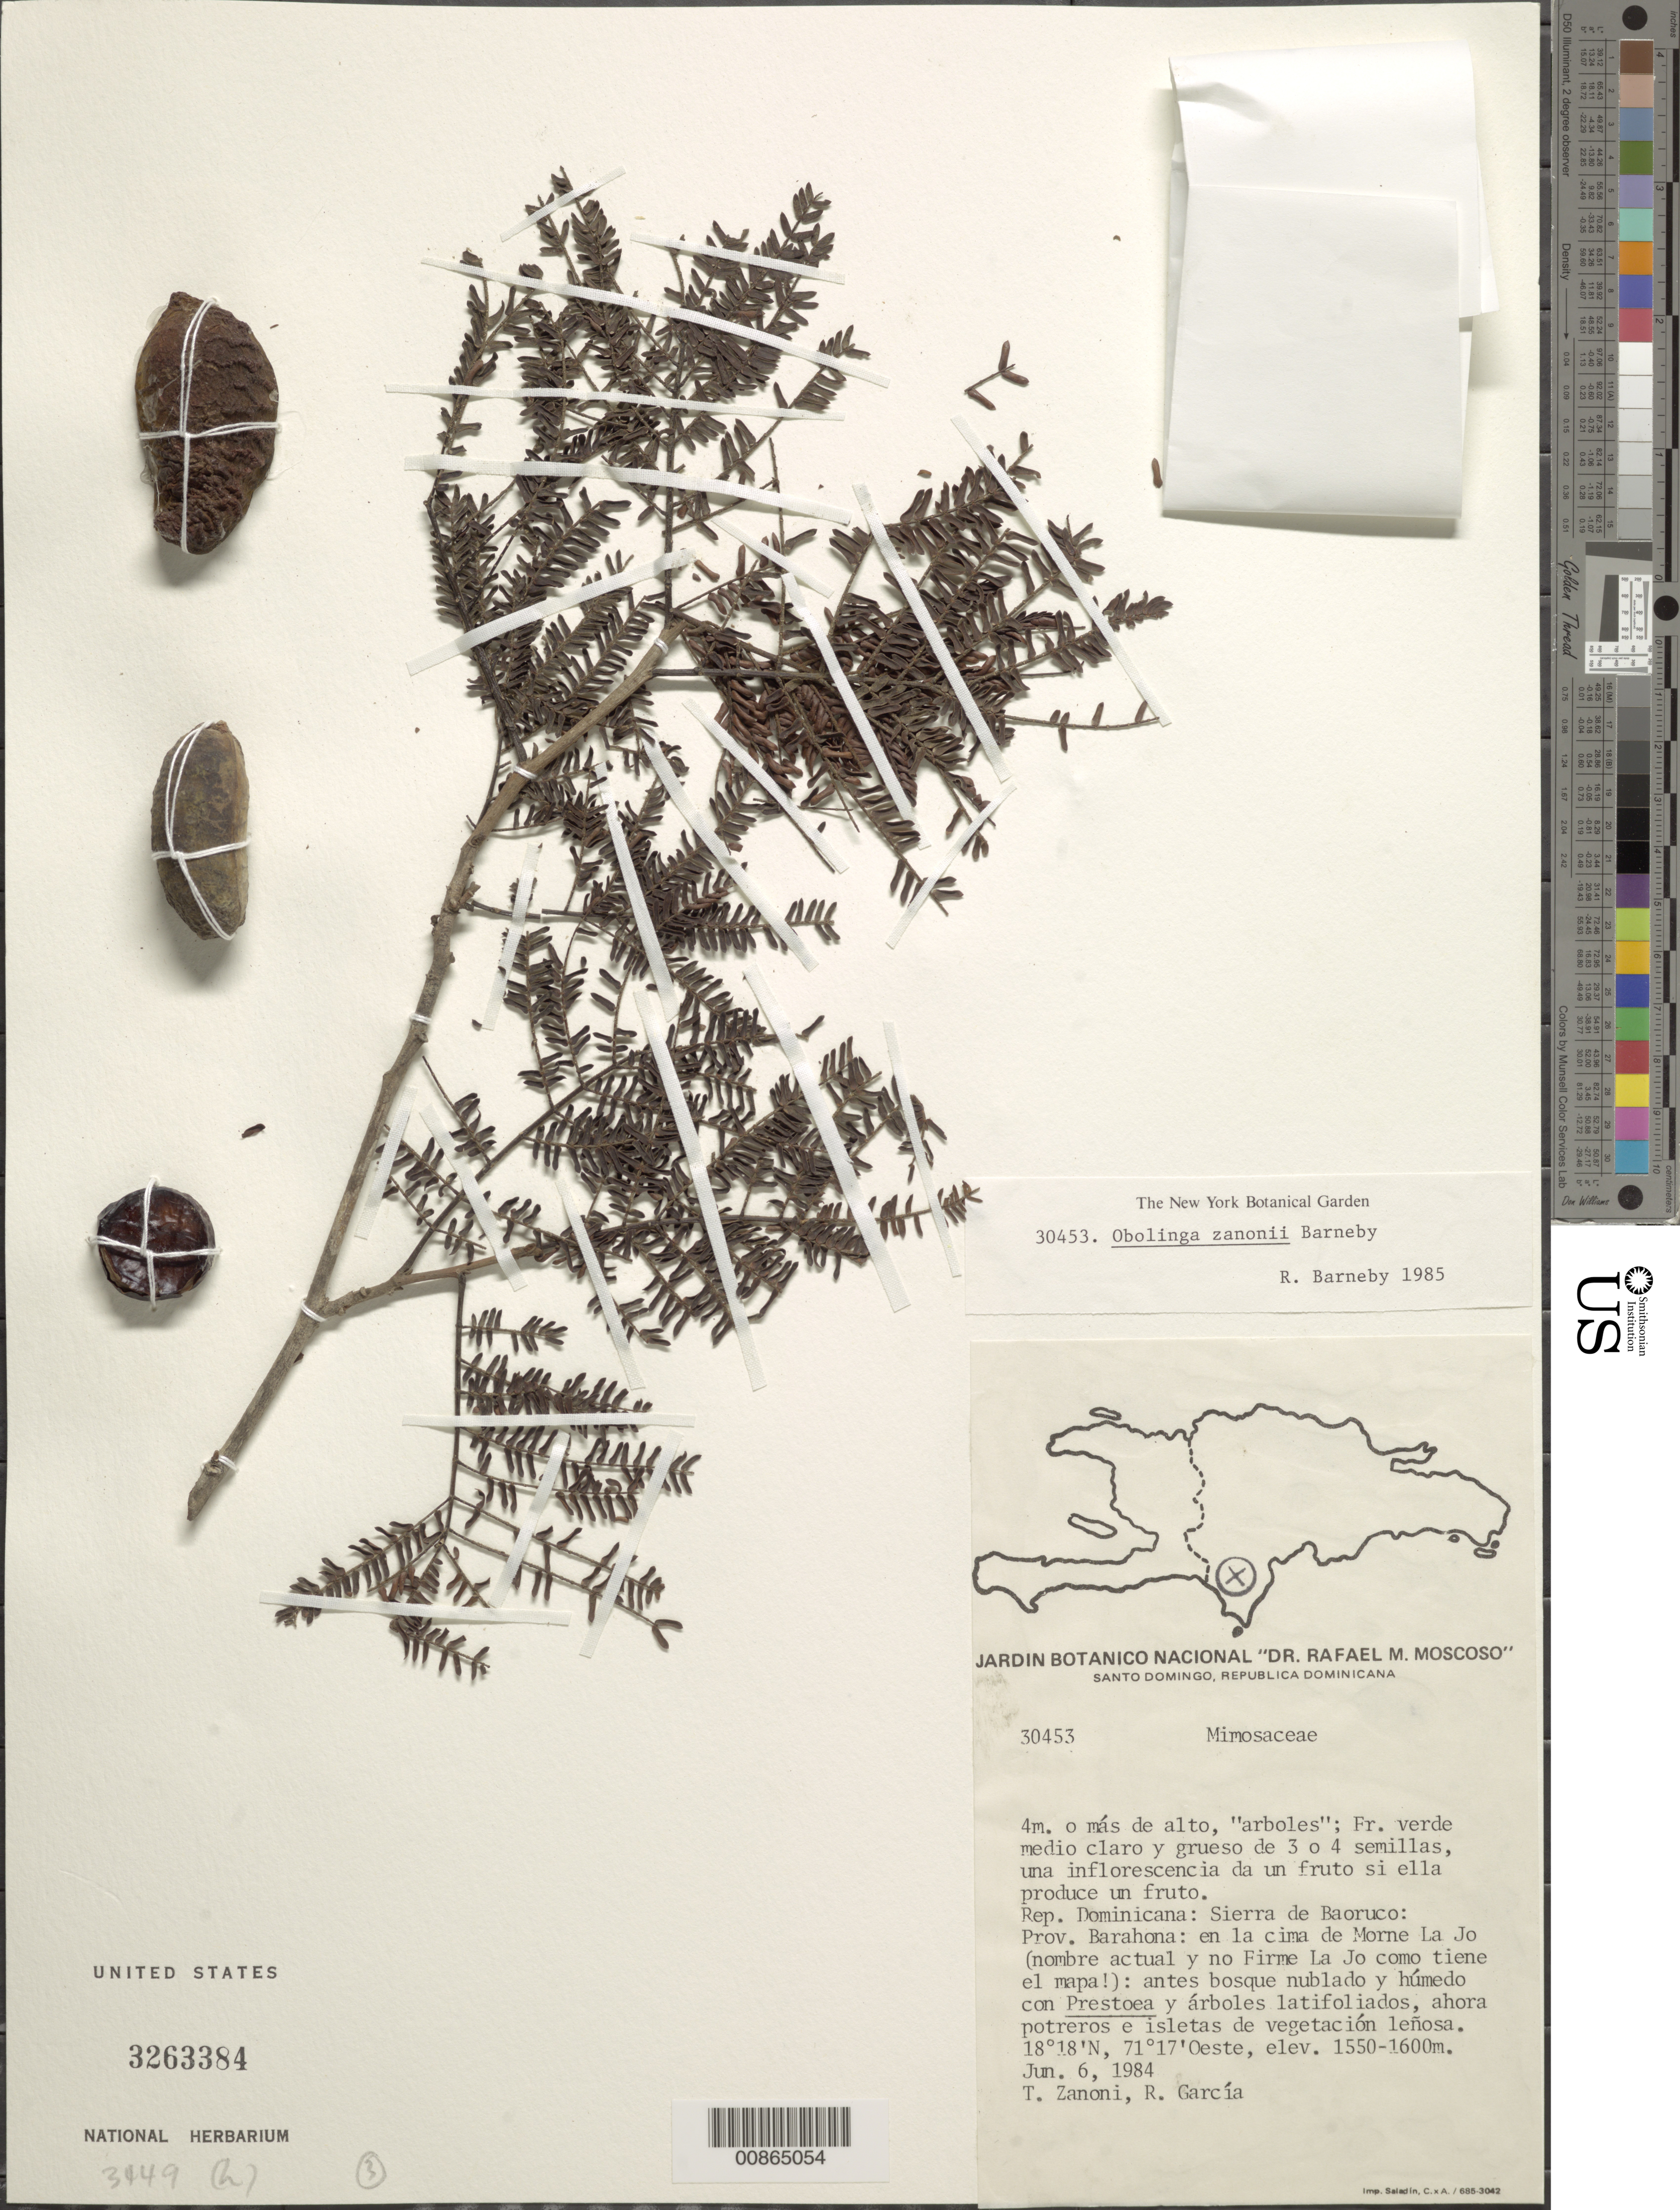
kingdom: Plantae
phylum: Tracheophyta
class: Magnoliopsida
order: Fabales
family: Fabaceae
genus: Cojoba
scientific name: Cojoba zanonii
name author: (Barneby) Barneby & J.W. Grimes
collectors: T. A. Zanoni & R. G. García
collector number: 30453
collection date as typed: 06 Jun 1984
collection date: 1984-06-06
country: Dominican Republic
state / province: Barahona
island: Hispaniola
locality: Sierra de Baoruco: en la cima de Morne La Jo (nombre actual, y no Firme La Jo como tiene el mapa!).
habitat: Antes bosque nublado y húmedo con Prestoea y árboles latifoliados, ahora potreros e isletas de vegetación leñosa.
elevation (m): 1550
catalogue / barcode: US 3263384